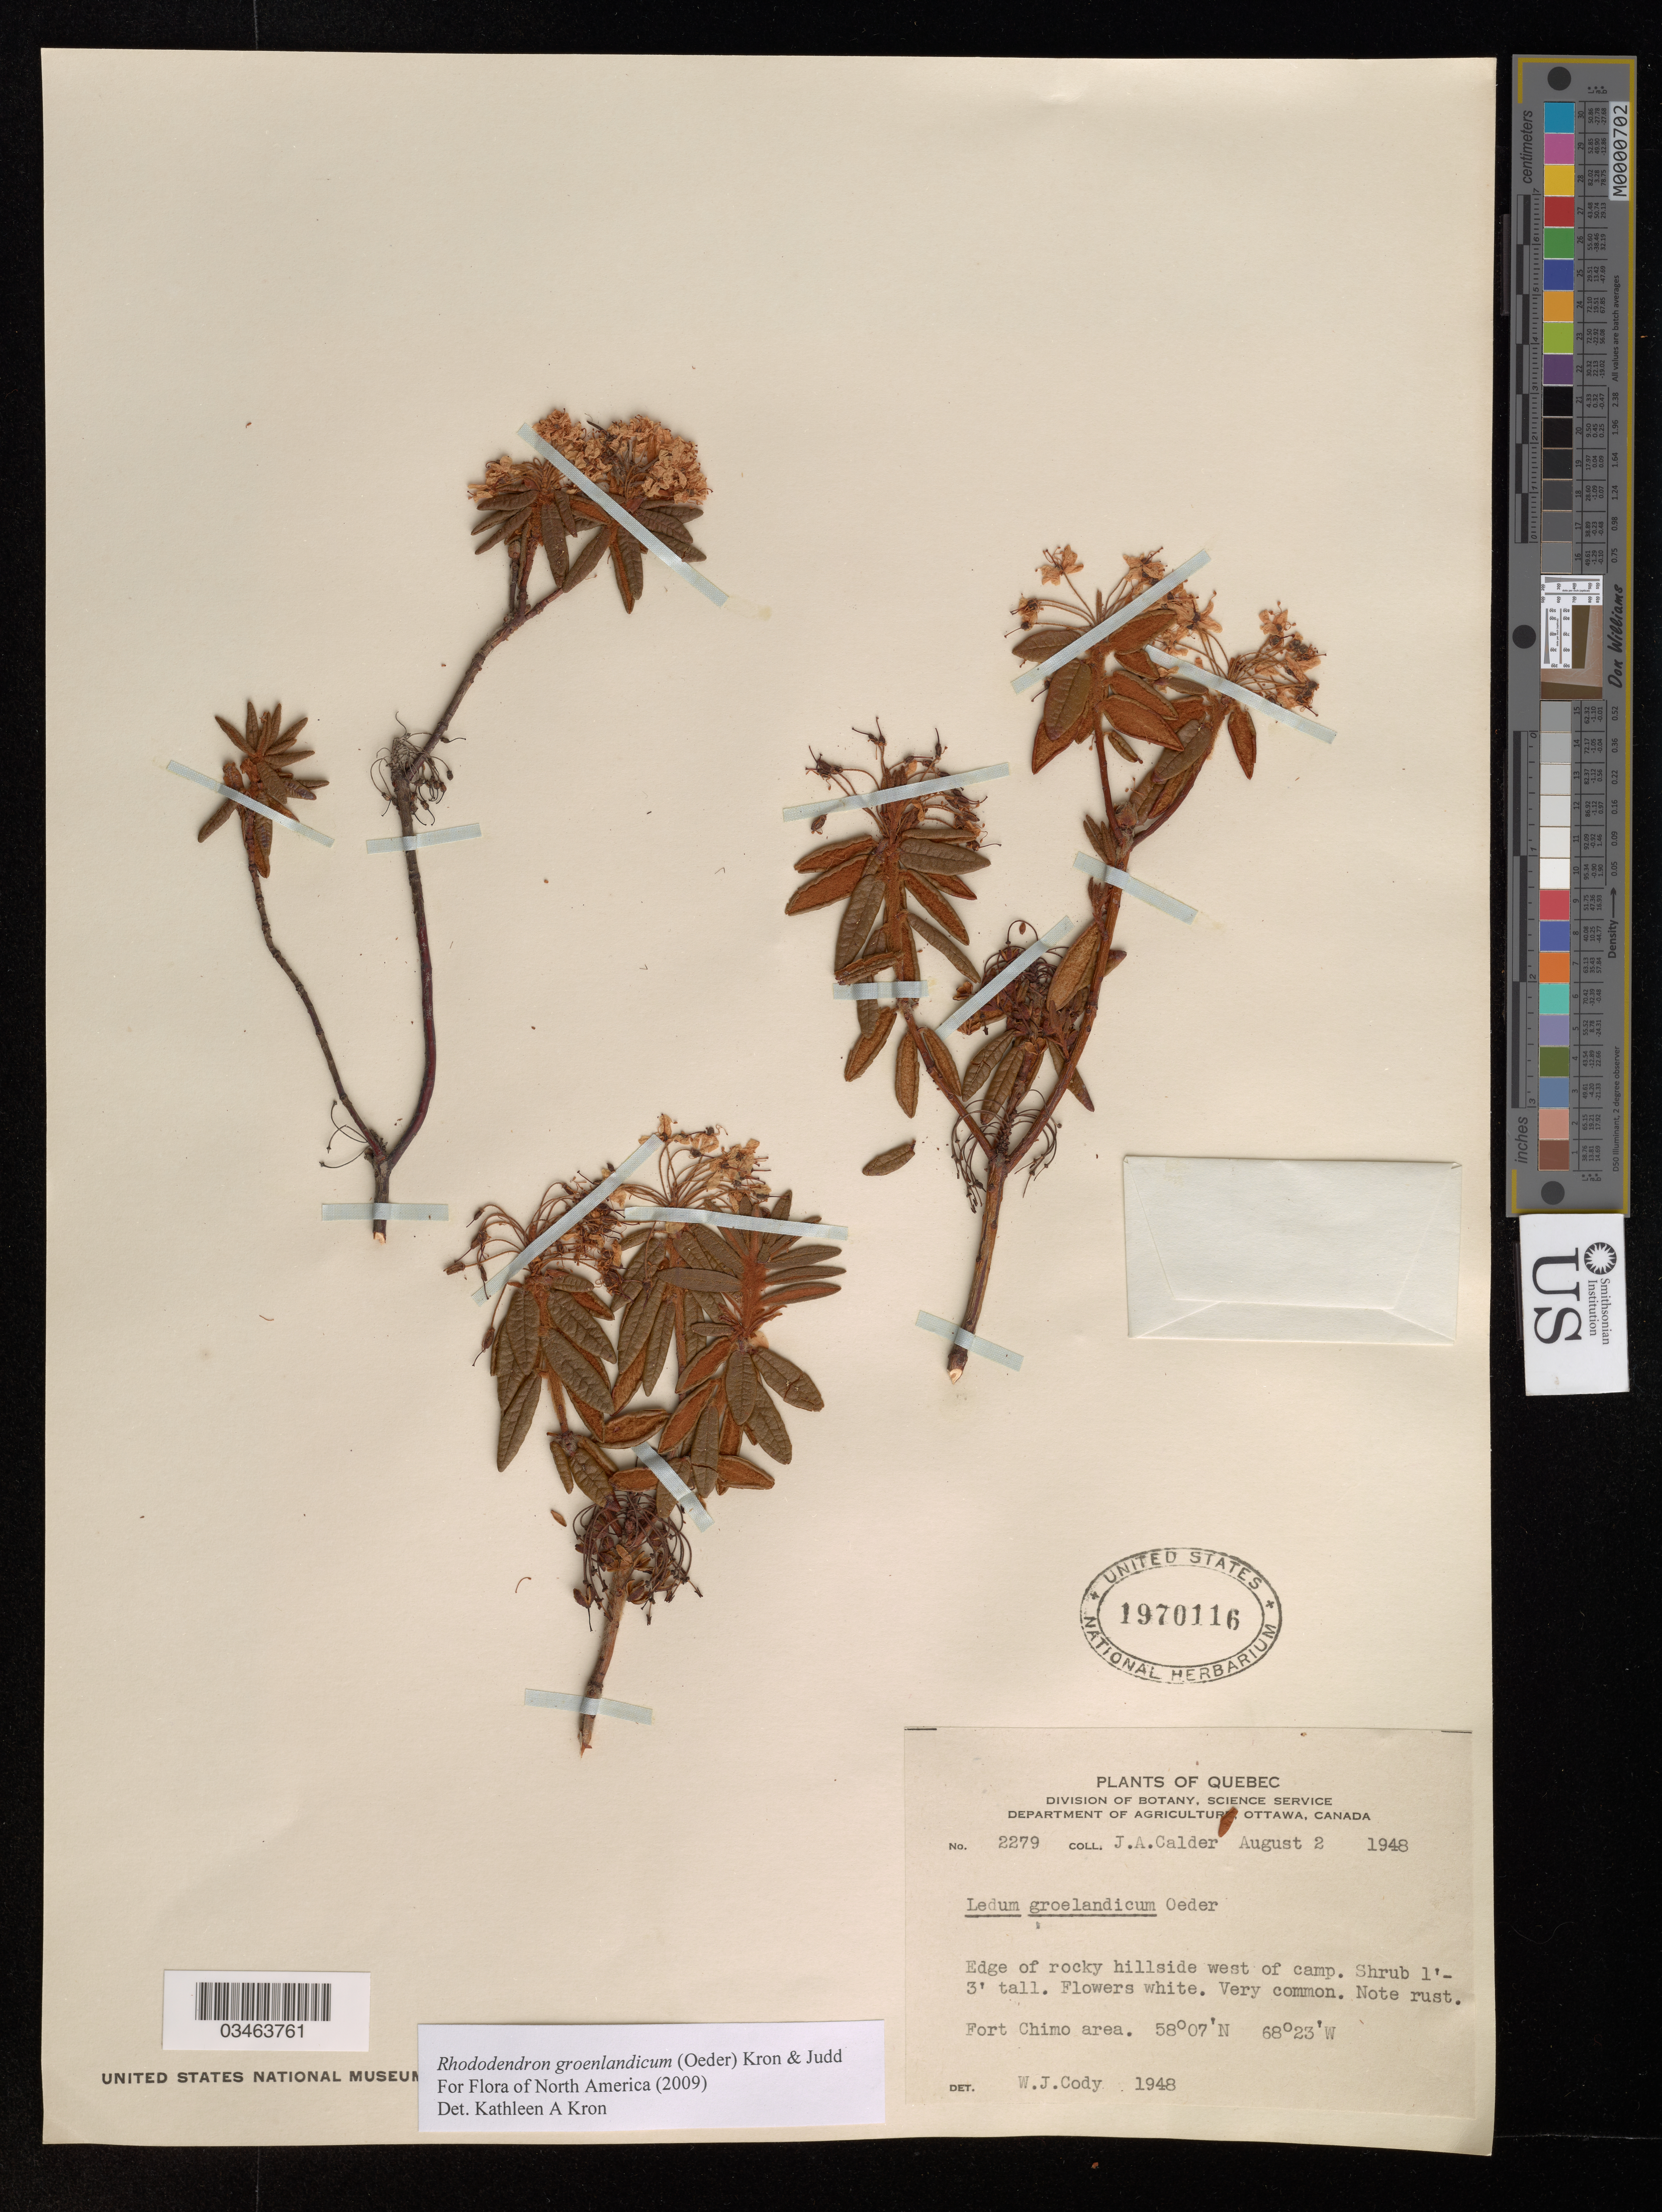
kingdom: Plantae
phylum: Tracheophyta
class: Magnoliopsida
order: Ericales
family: Ericaceae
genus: Rhododendron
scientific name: Rhododendron groenlandicum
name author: (Oeder) Kron & Judd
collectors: J. A. Calder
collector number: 2279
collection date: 1948-08-02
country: Canada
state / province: Quebec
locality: Edge of rocky hillside west of camp. Fort Chimo area.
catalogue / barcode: US 1970116